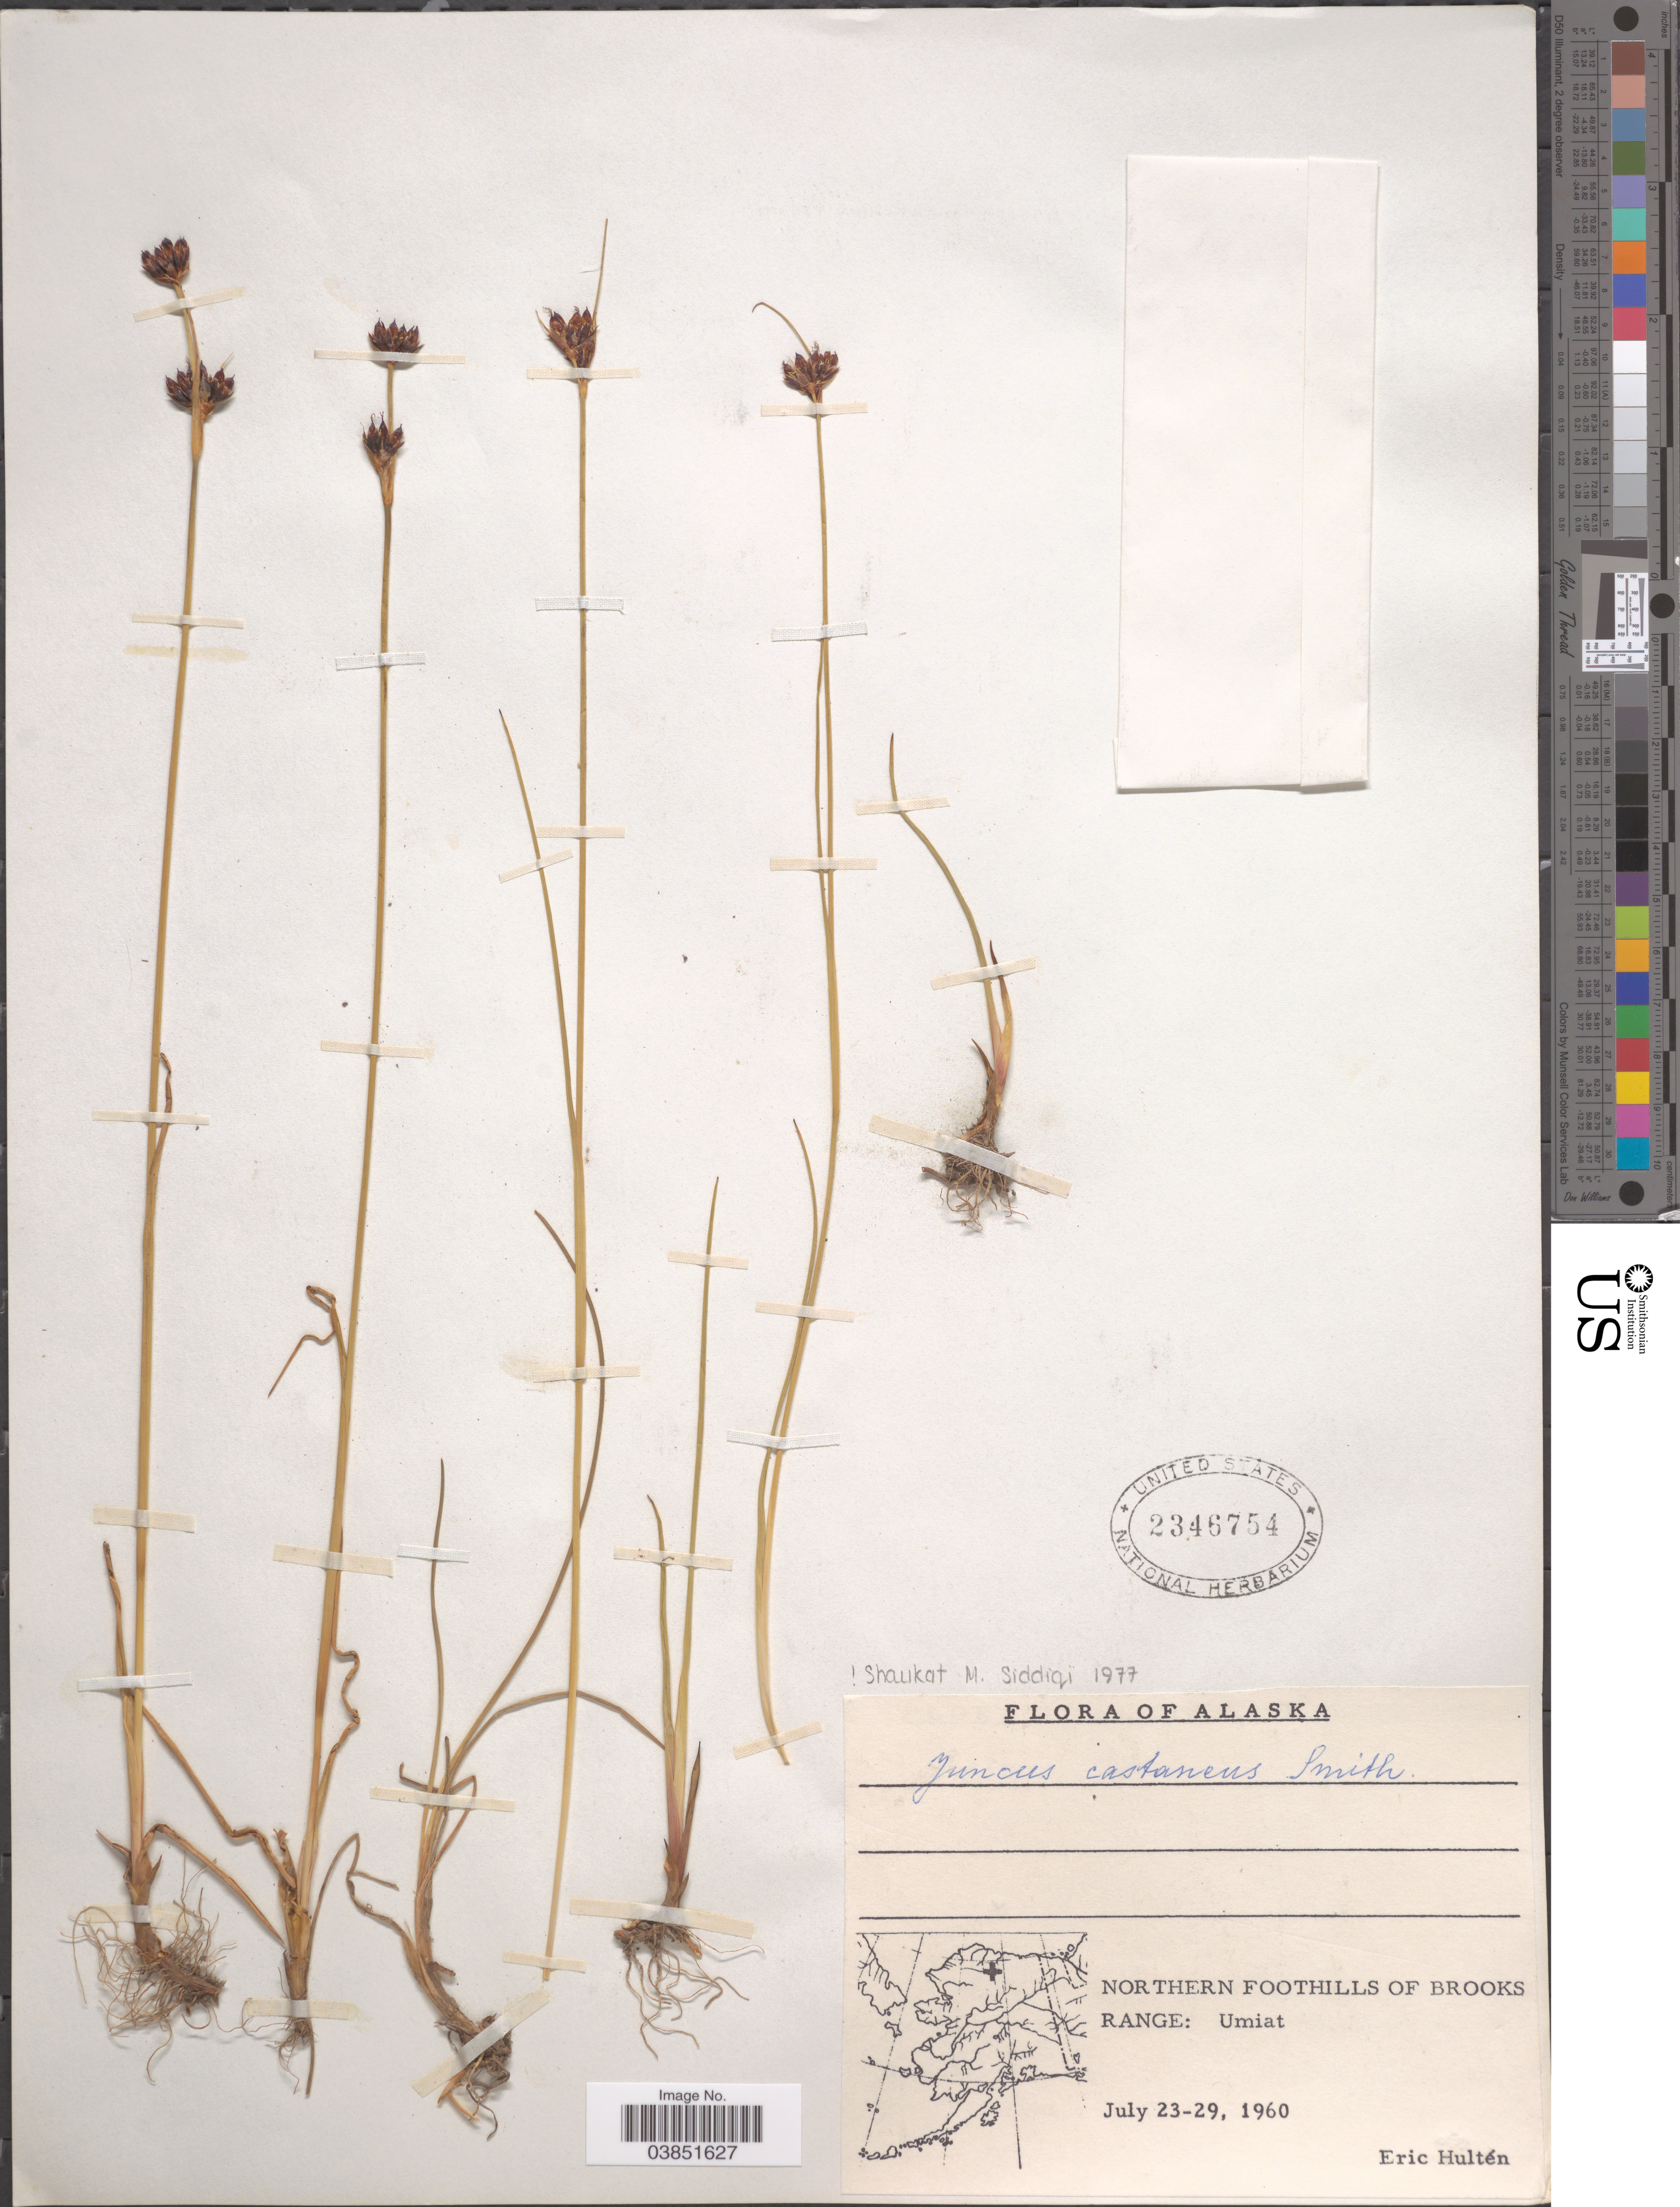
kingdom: Plantae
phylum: Tracheophyta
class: Liliopsida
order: Poales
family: Juncaceae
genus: Juncus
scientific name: Juncus castaneus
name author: Sm.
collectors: E. G. Hultén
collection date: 1960-07-23/1960-07-29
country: United States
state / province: Alaska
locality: Northern Foothills of Brooks Range: Umiat.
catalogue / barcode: US 2346754